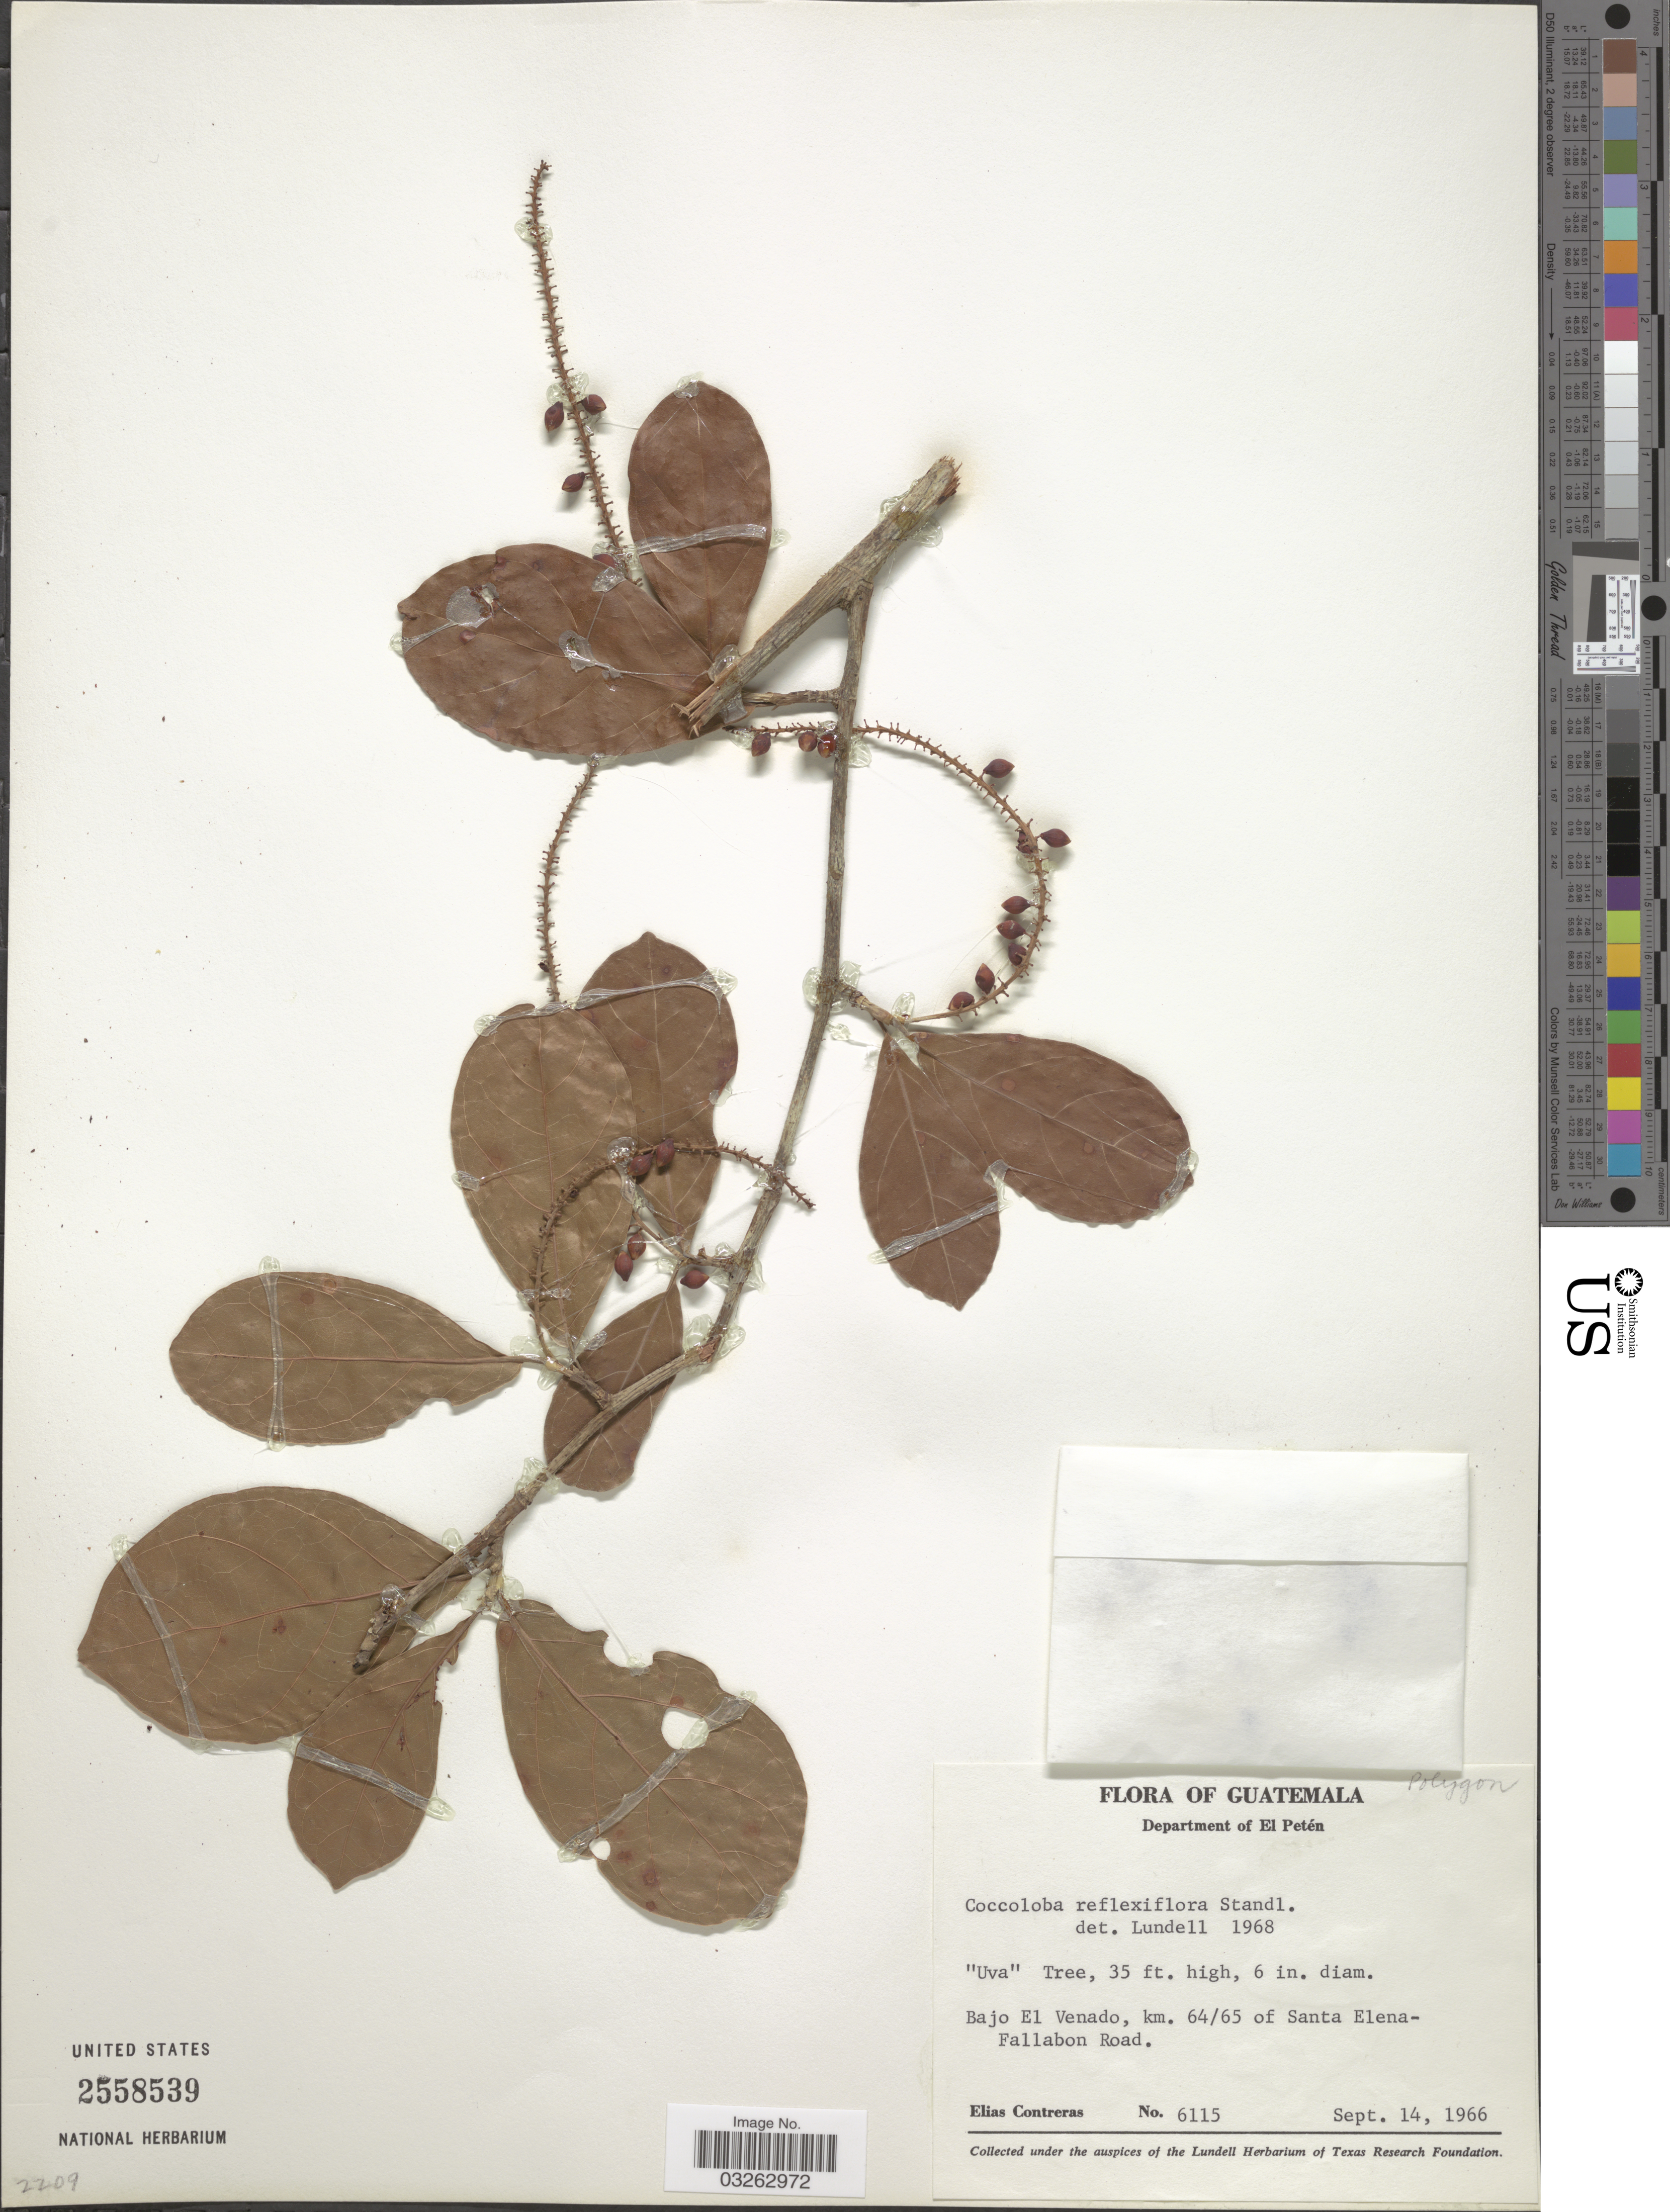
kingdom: Plantae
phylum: Tracheophyta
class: Magnoliopsida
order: Caryophyllales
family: Polygonaceae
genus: Coccoloba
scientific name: Coccoloba reflexiflora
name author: Standl.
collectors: E. Contreras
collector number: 6115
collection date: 1966-09-14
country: Guatemala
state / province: El Petén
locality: Department of El Petén. Bajo El Venado, km. 64/65 of Santa Elena-Fallabon Road.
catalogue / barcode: US 2558539